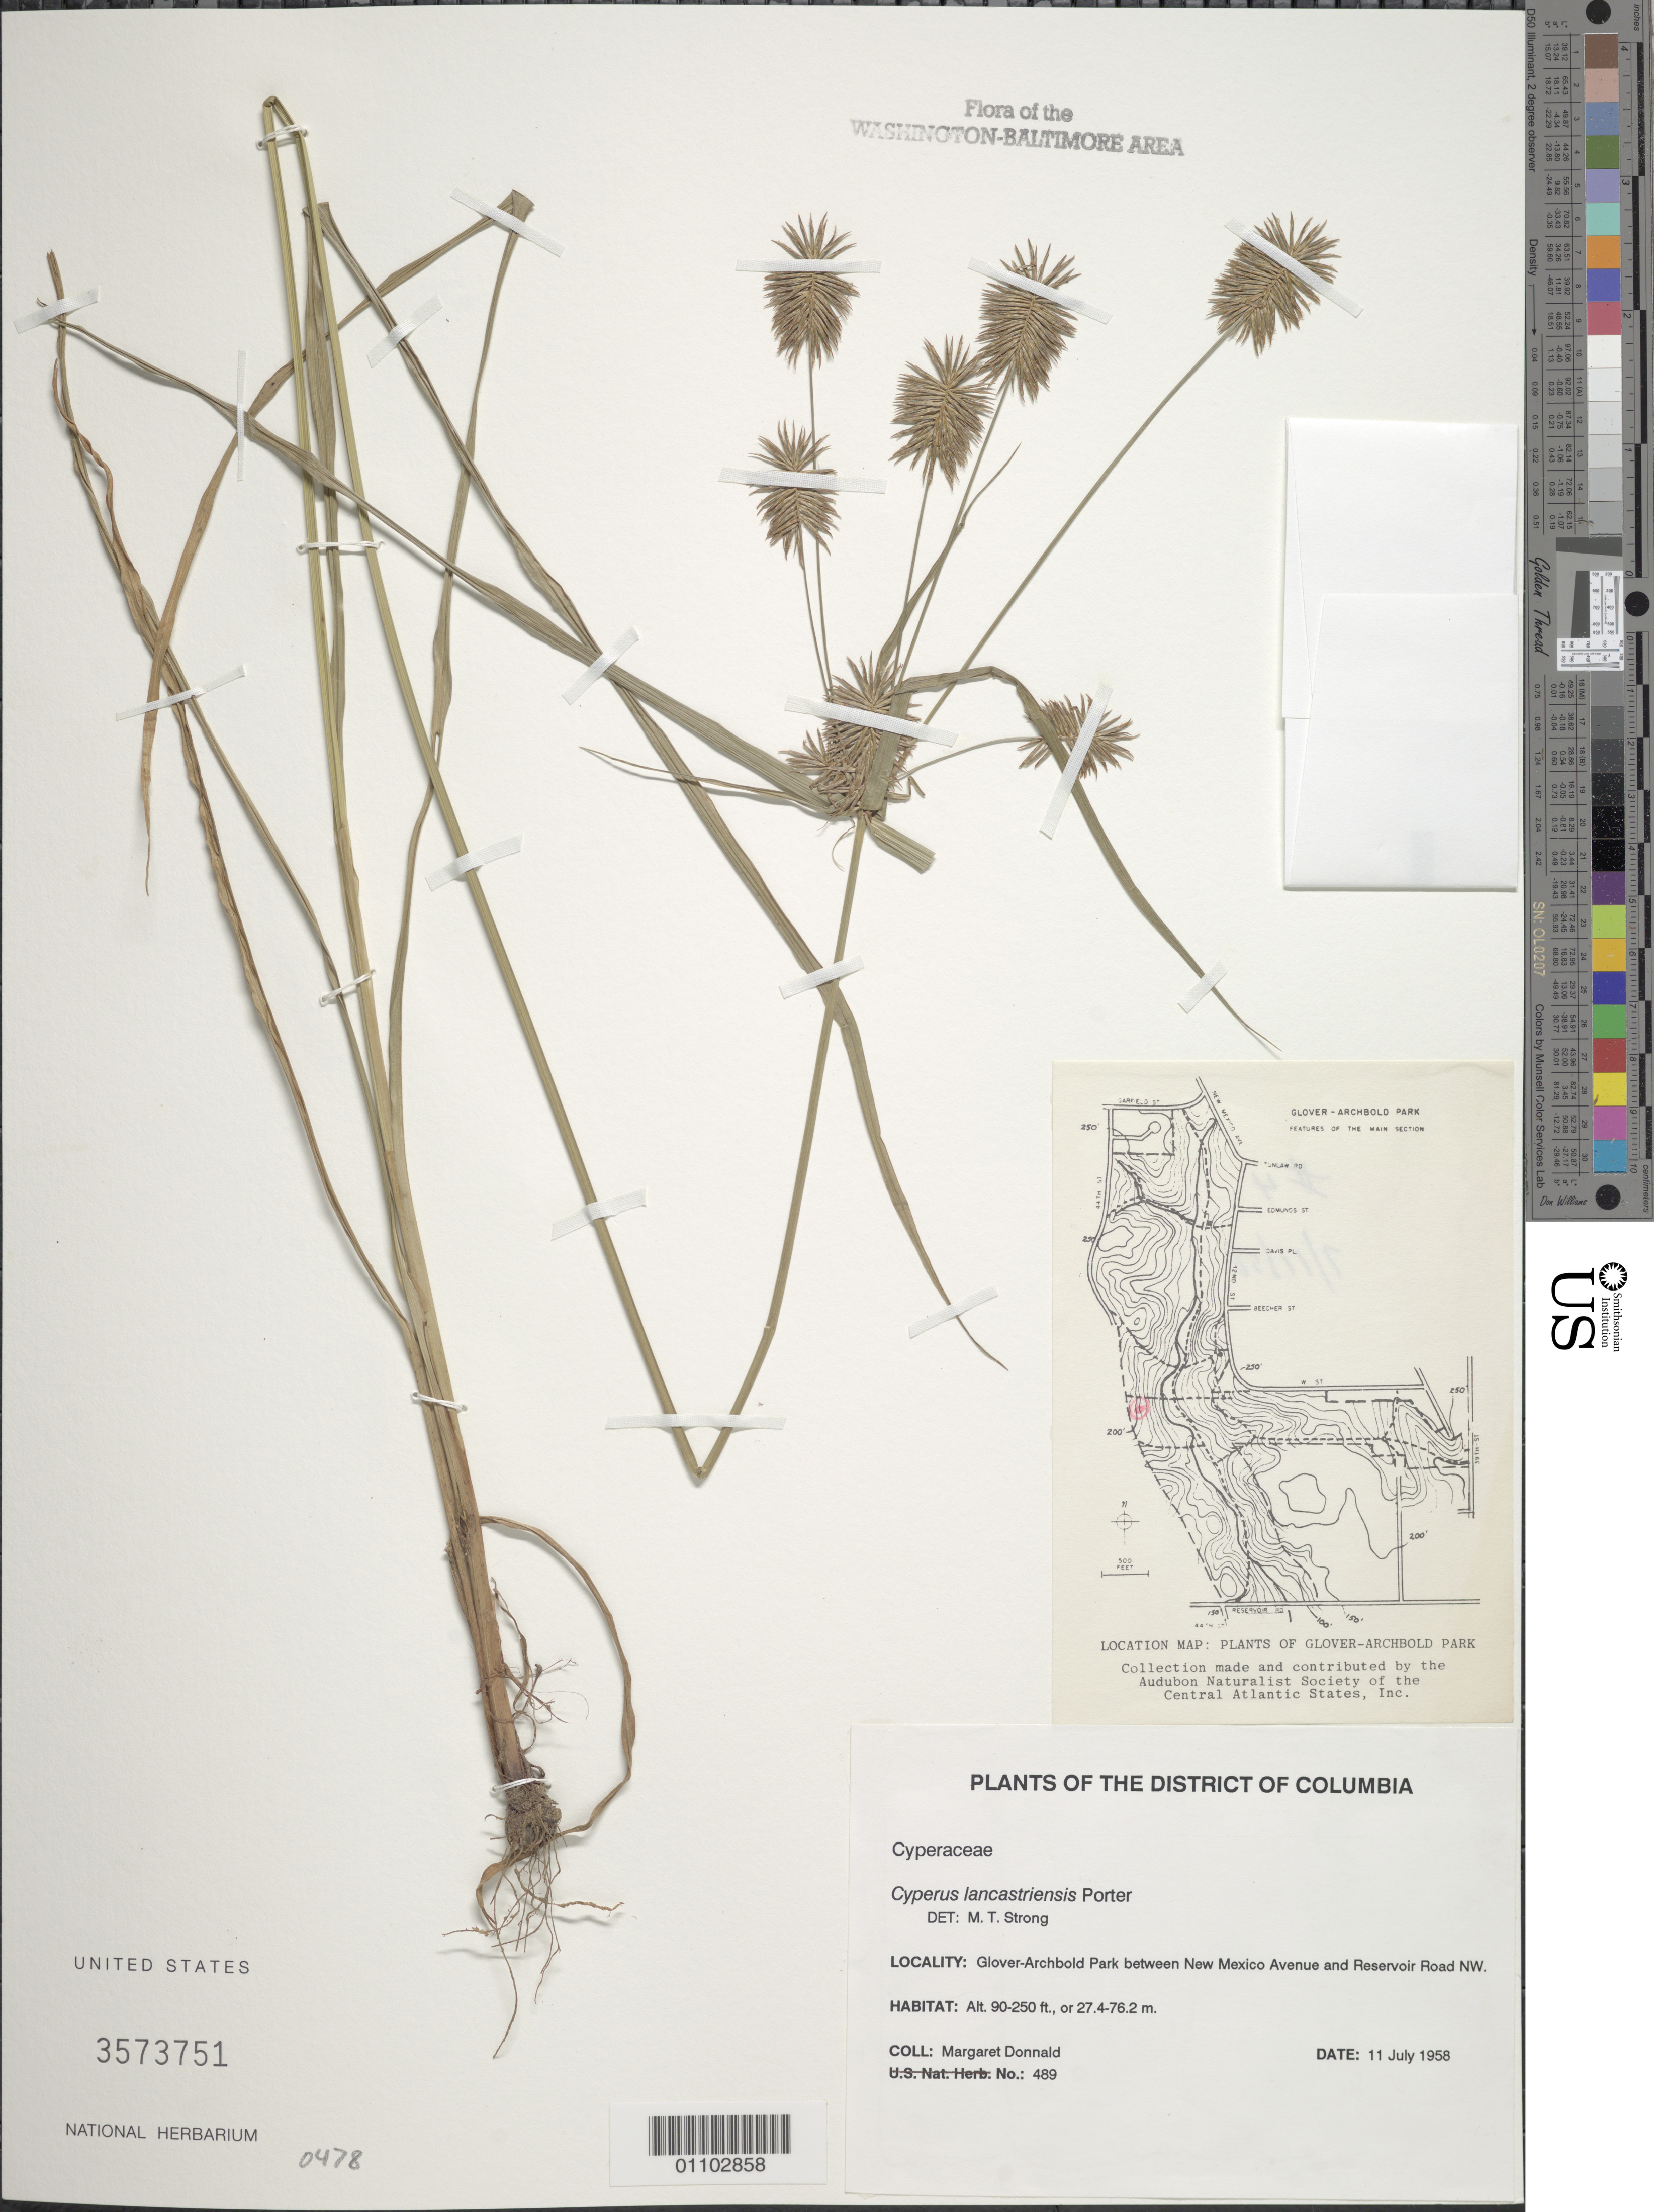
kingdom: Plantae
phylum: Tracheophyta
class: Liliopsida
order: Poales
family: Cyperaceae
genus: Cyperus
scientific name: Cyperus lancastriensis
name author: Porter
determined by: Strong, M. T., (US), Smithsonian Institution - National Museum of Natural History (UNITED STATES)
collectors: M. Donnald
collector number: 489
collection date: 1958-07-11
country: United States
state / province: District of Columbia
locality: Glover-Archbold Park between New Mexico Avenue and Reservoir Road NW.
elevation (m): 27.4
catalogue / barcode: US 3573751